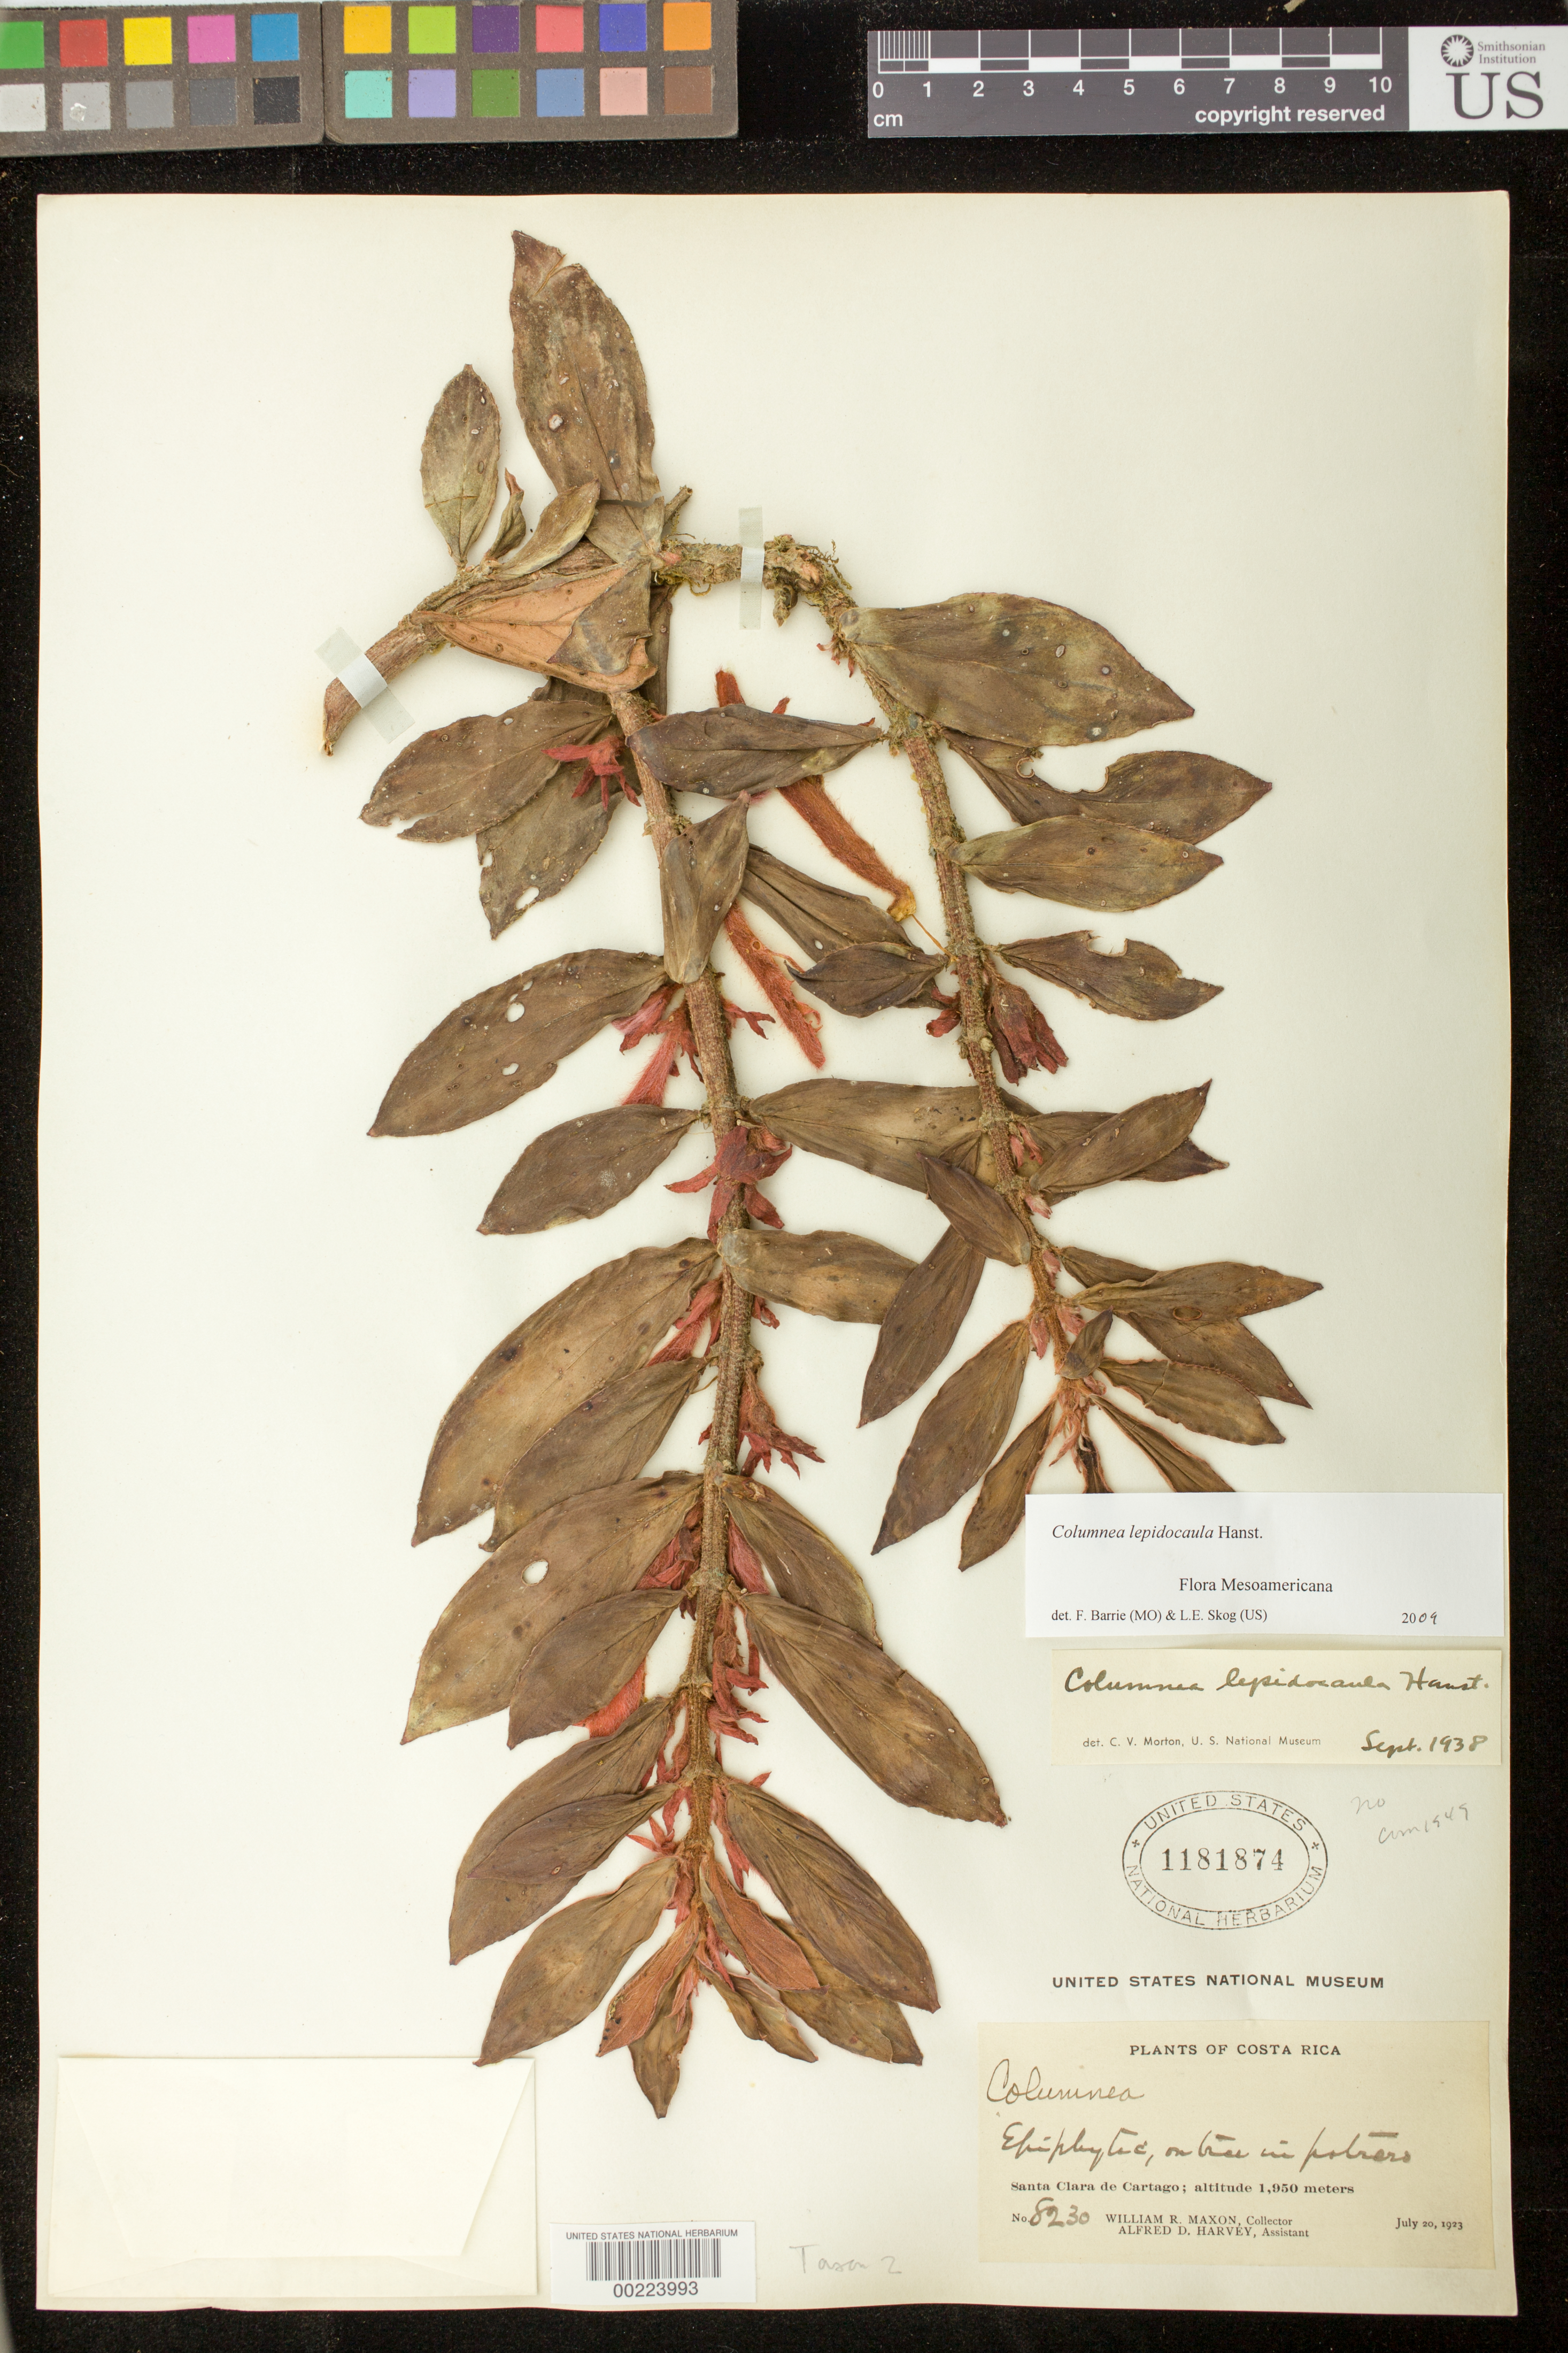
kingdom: Plantae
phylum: Tracheophyta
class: Magnoliopsida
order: Lamiales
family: Gesneriaceae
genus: Columnea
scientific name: Columnea sp.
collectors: W. R. Maxon & A. D. Harvey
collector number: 8230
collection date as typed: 20 Jul 1923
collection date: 1923-07-20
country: Costa Rica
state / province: Cartago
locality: Santa Clara de Cartago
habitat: In potrero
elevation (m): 1950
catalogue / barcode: US 1181874